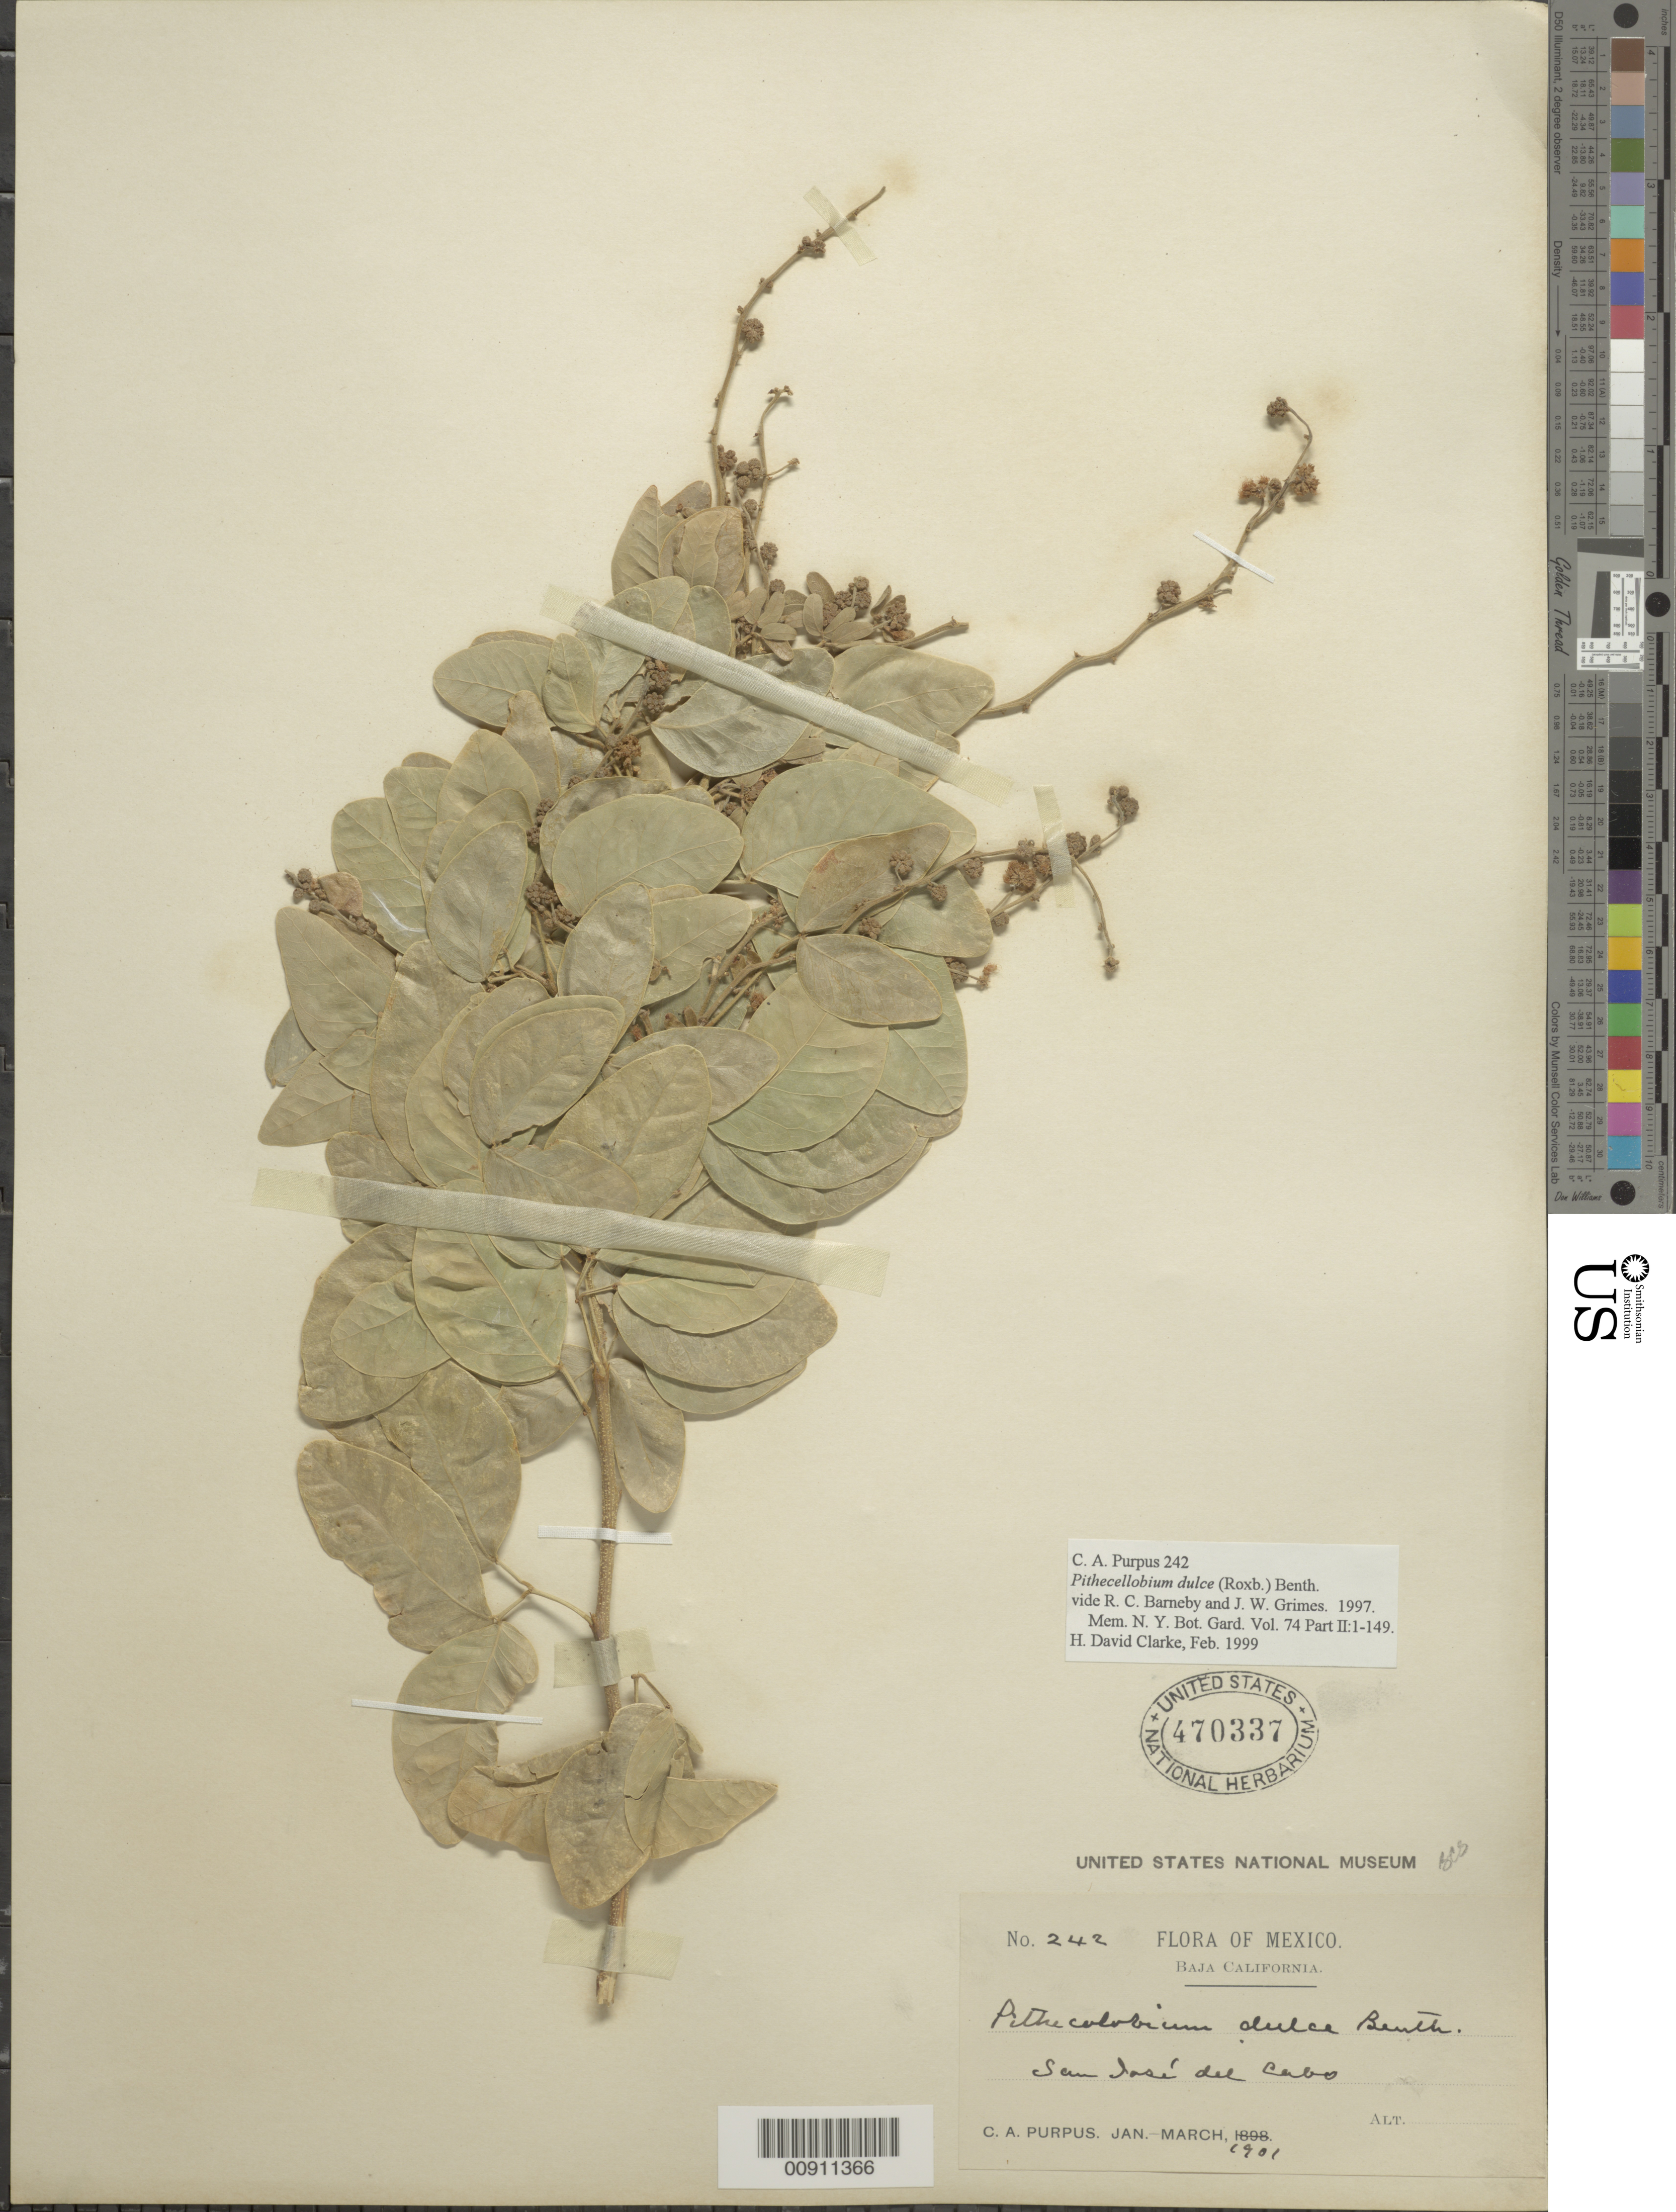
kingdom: Plantae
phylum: Tracheophyta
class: Magnoliopsida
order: Fabales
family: Fabaceae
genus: Pithecellobium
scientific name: Pithecellobium dulce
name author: (Roxb.) Benth.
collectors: C. A. Purpus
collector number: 242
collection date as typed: Jan 1901 to -- Mar 1901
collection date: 1901-01/1901-03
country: Mexico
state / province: Baja California Sur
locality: San José del Cabo.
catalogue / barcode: US 470337